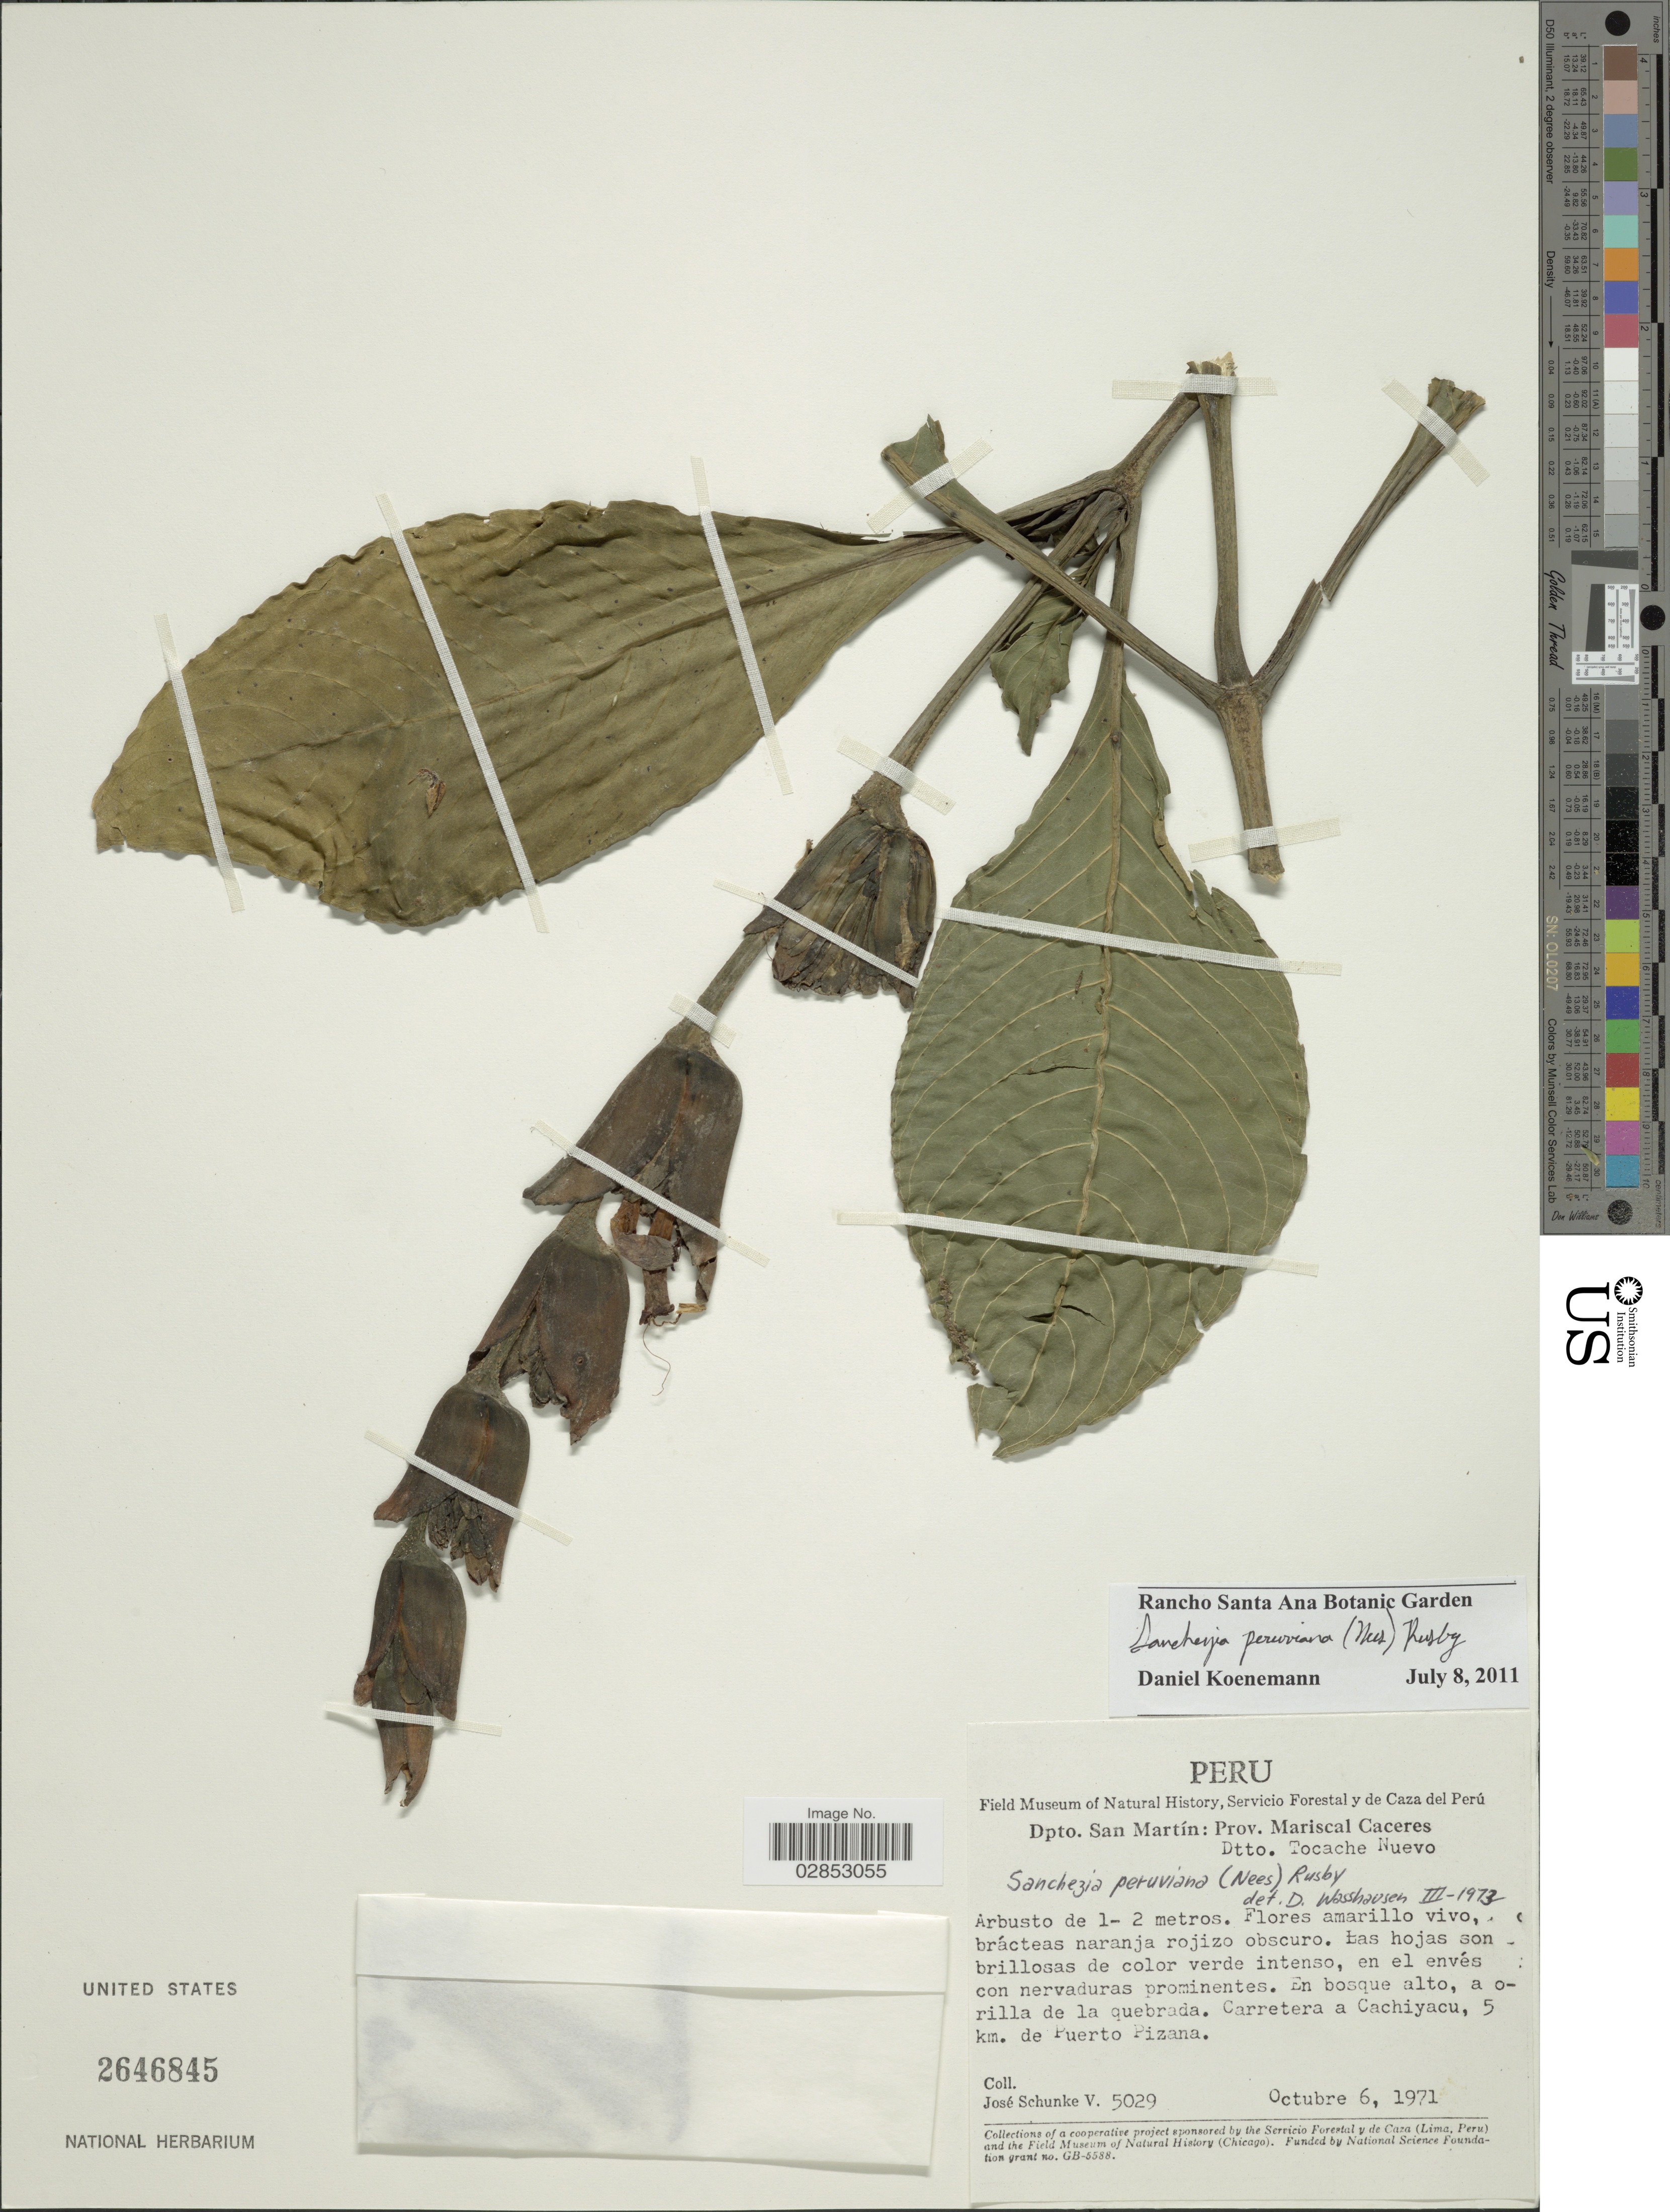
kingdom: Plantae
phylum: Tracheophyta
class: Magnoliopsida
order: Lamiales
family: Acanthaceae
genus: Sanchezia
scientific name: Sanchezia oblonga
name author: Ruiz & Pav.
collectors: J. Schunke Vigo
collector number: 5029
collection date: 1971-10-06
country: Peru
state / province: San Martín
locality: Dpto. San Martín: Prov. Mariscal Caceres, Dtto. Tocache Nuevo. Carretera a Cachiyacu, 5 km. de Puerto Pizana.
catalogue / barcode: US 2646845